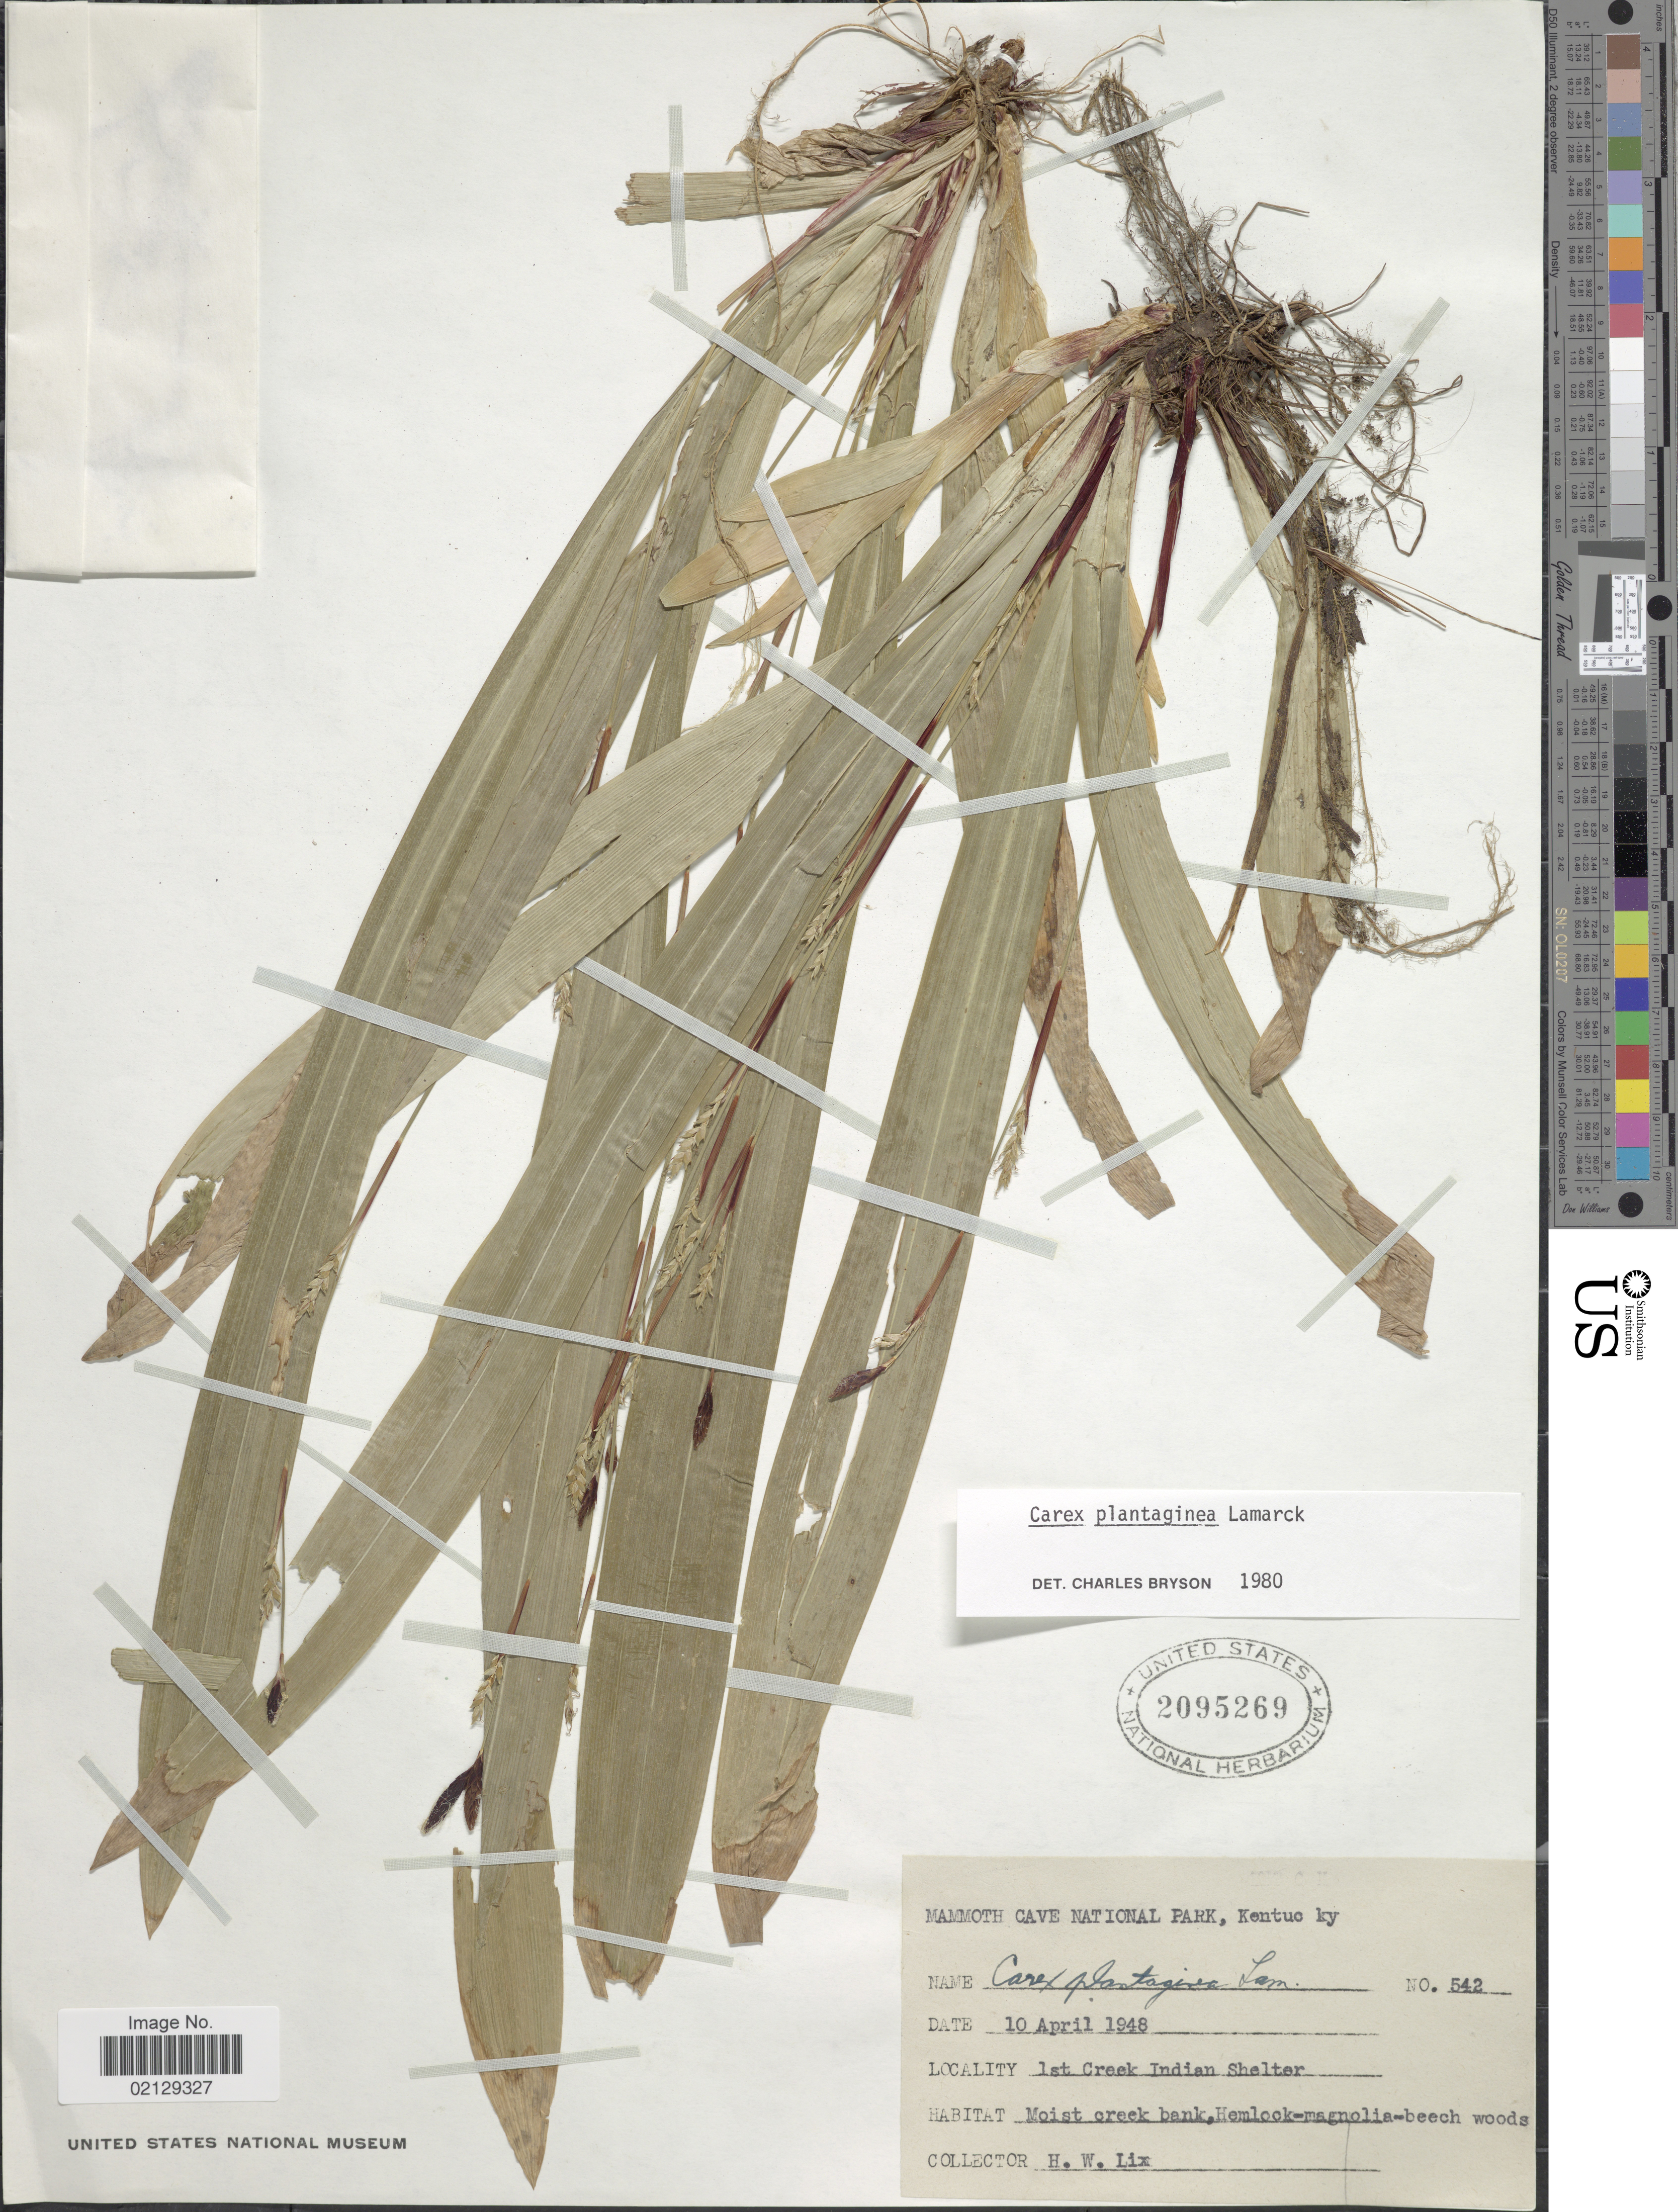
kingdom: Plantae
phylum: Tracheophyta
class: Liliopsida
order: Poales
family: Cyperaceae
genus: Carex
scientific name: Carex plantaginea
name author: Lam.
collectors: H. W. Lix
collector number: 542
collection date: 1948-04-10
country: United States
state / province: Kentucky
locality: Mammoth Cave National Park, Kentucky, 1st Creek Indian Shelter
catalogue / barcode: US 2095269